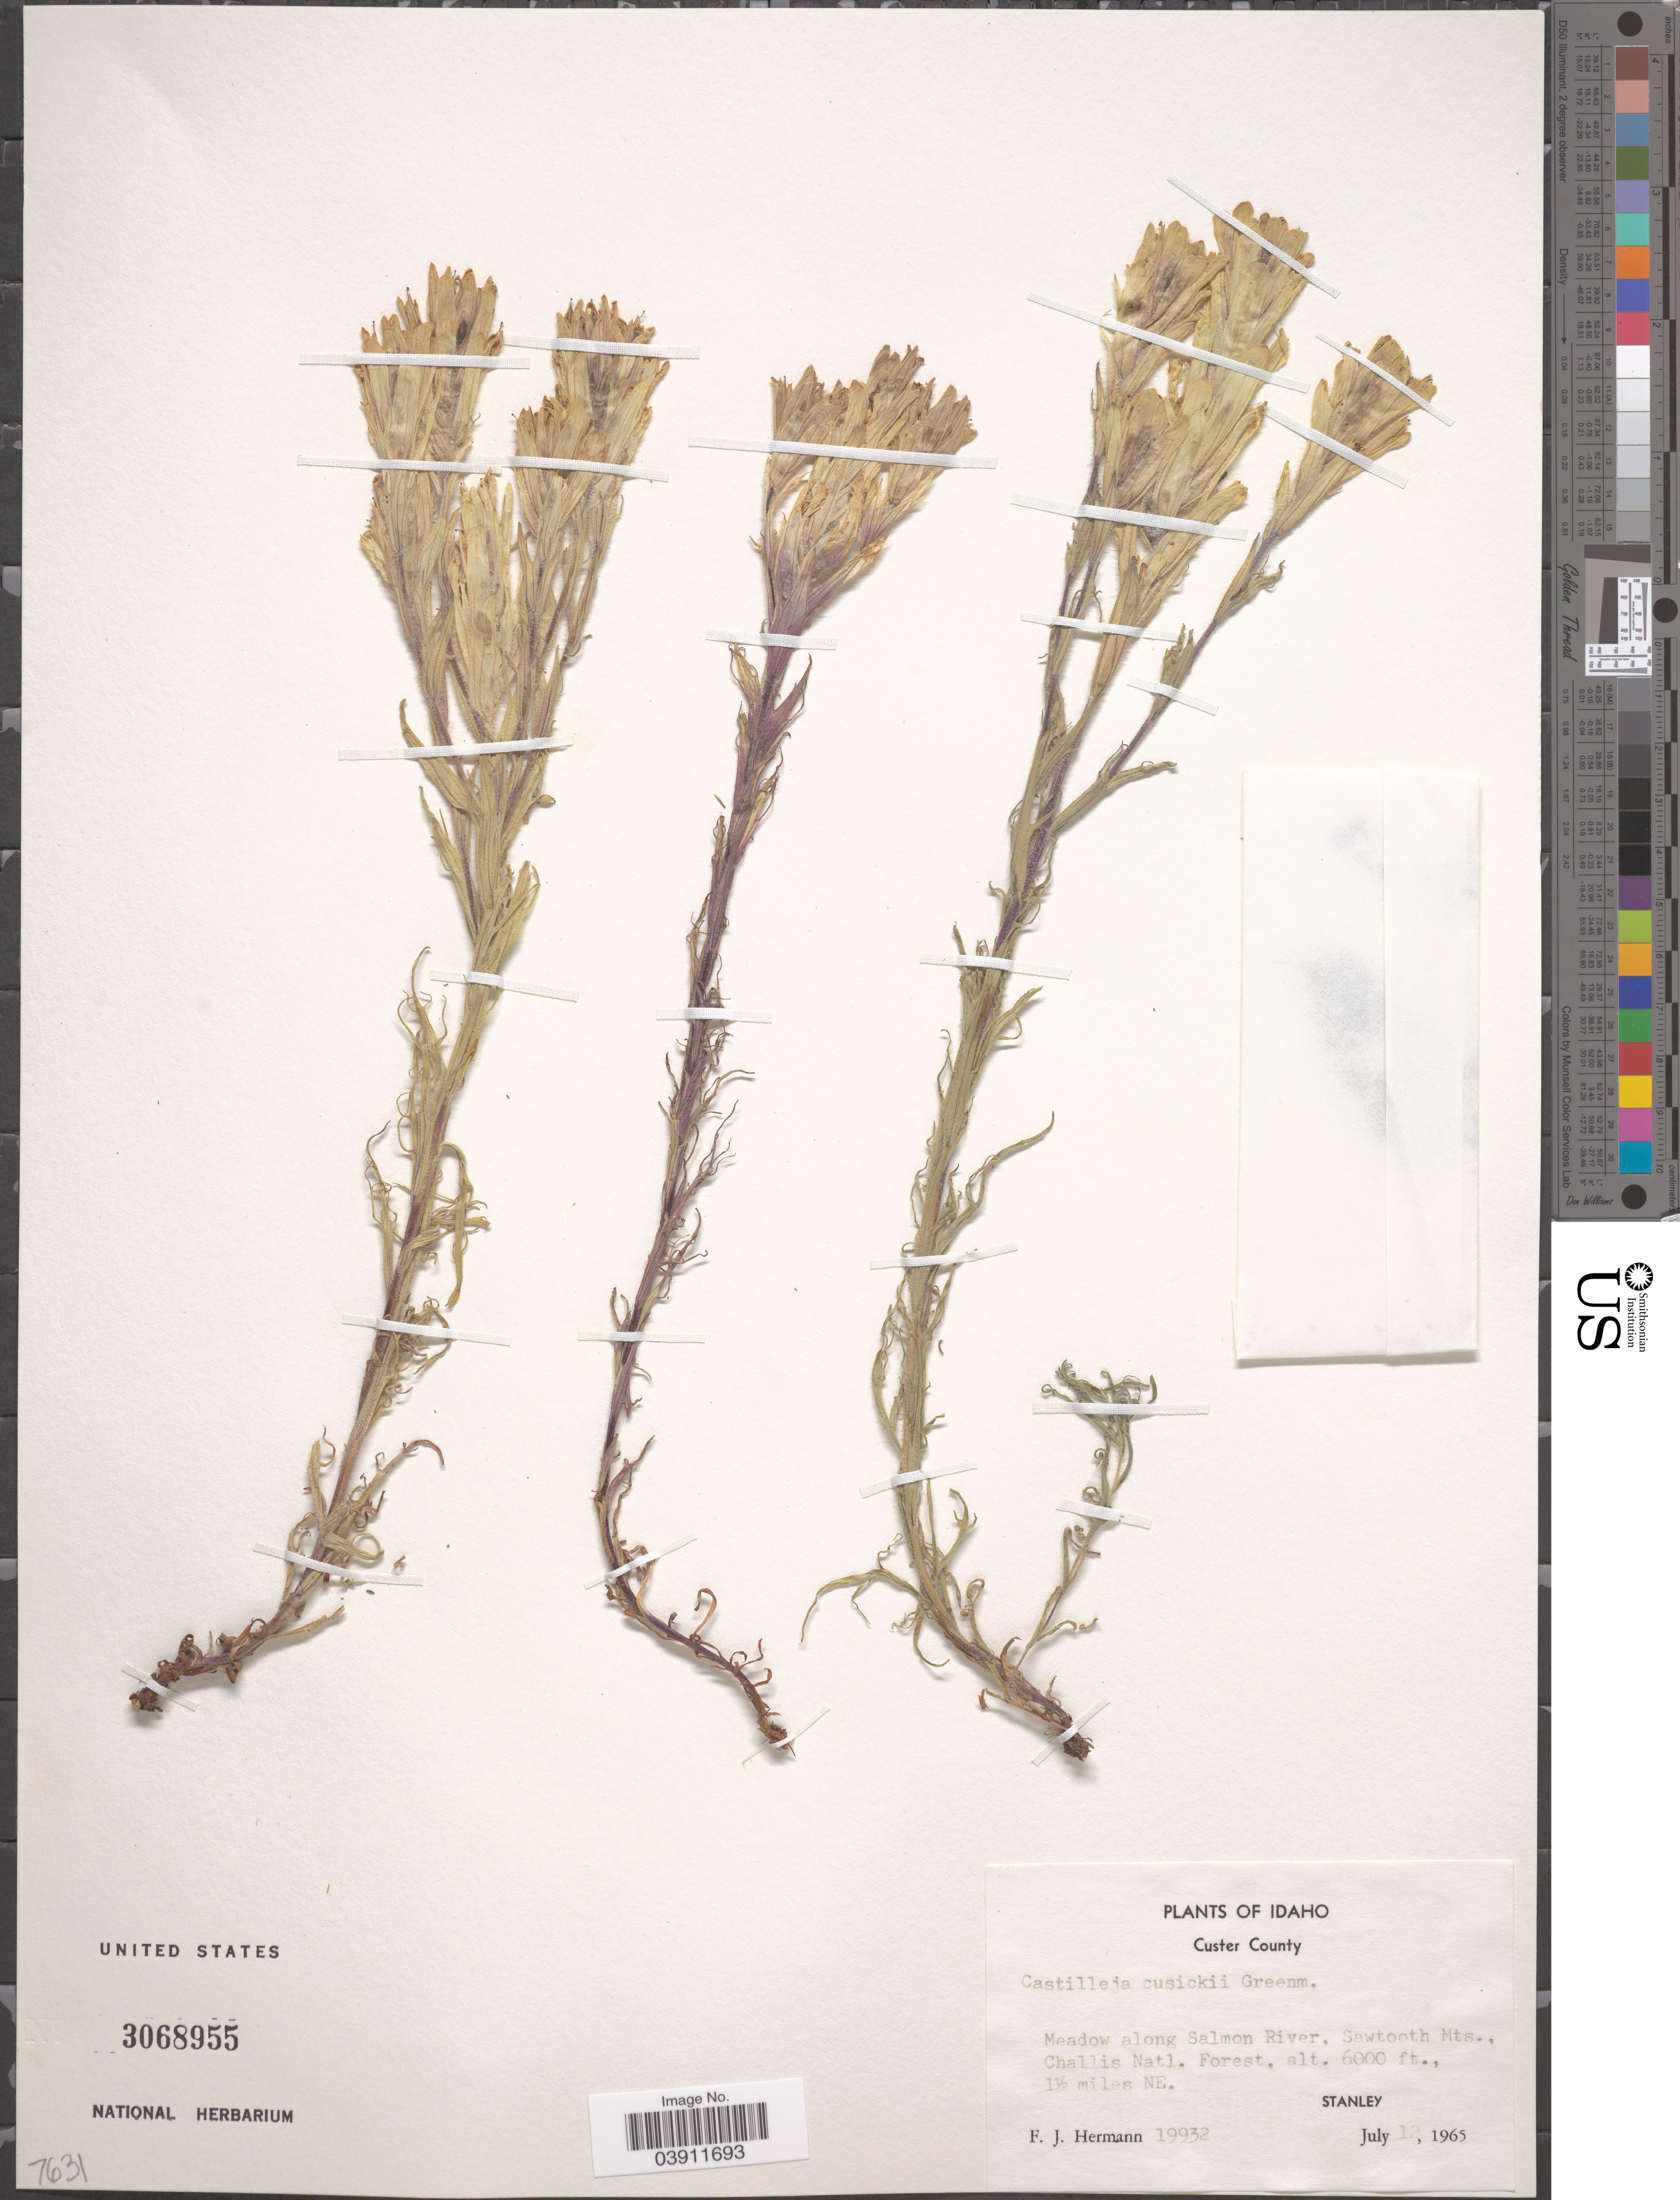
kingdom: Plantae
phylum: Tracheophyta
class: Magnoliopsida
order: Lamiales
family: Orobanchaceae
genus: Castilleja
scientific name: Castilleja cusickii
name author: Greenm.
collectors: F. J. Hermann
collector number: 19932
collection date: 1965-07-12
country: United States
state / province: Idaho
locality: Custer County. Meadow along Salmon River, Sawtooth Mts., Challis Natl. Forest. 1½ miles NE. Stanley.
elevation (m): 1829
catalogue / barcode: US 3068955